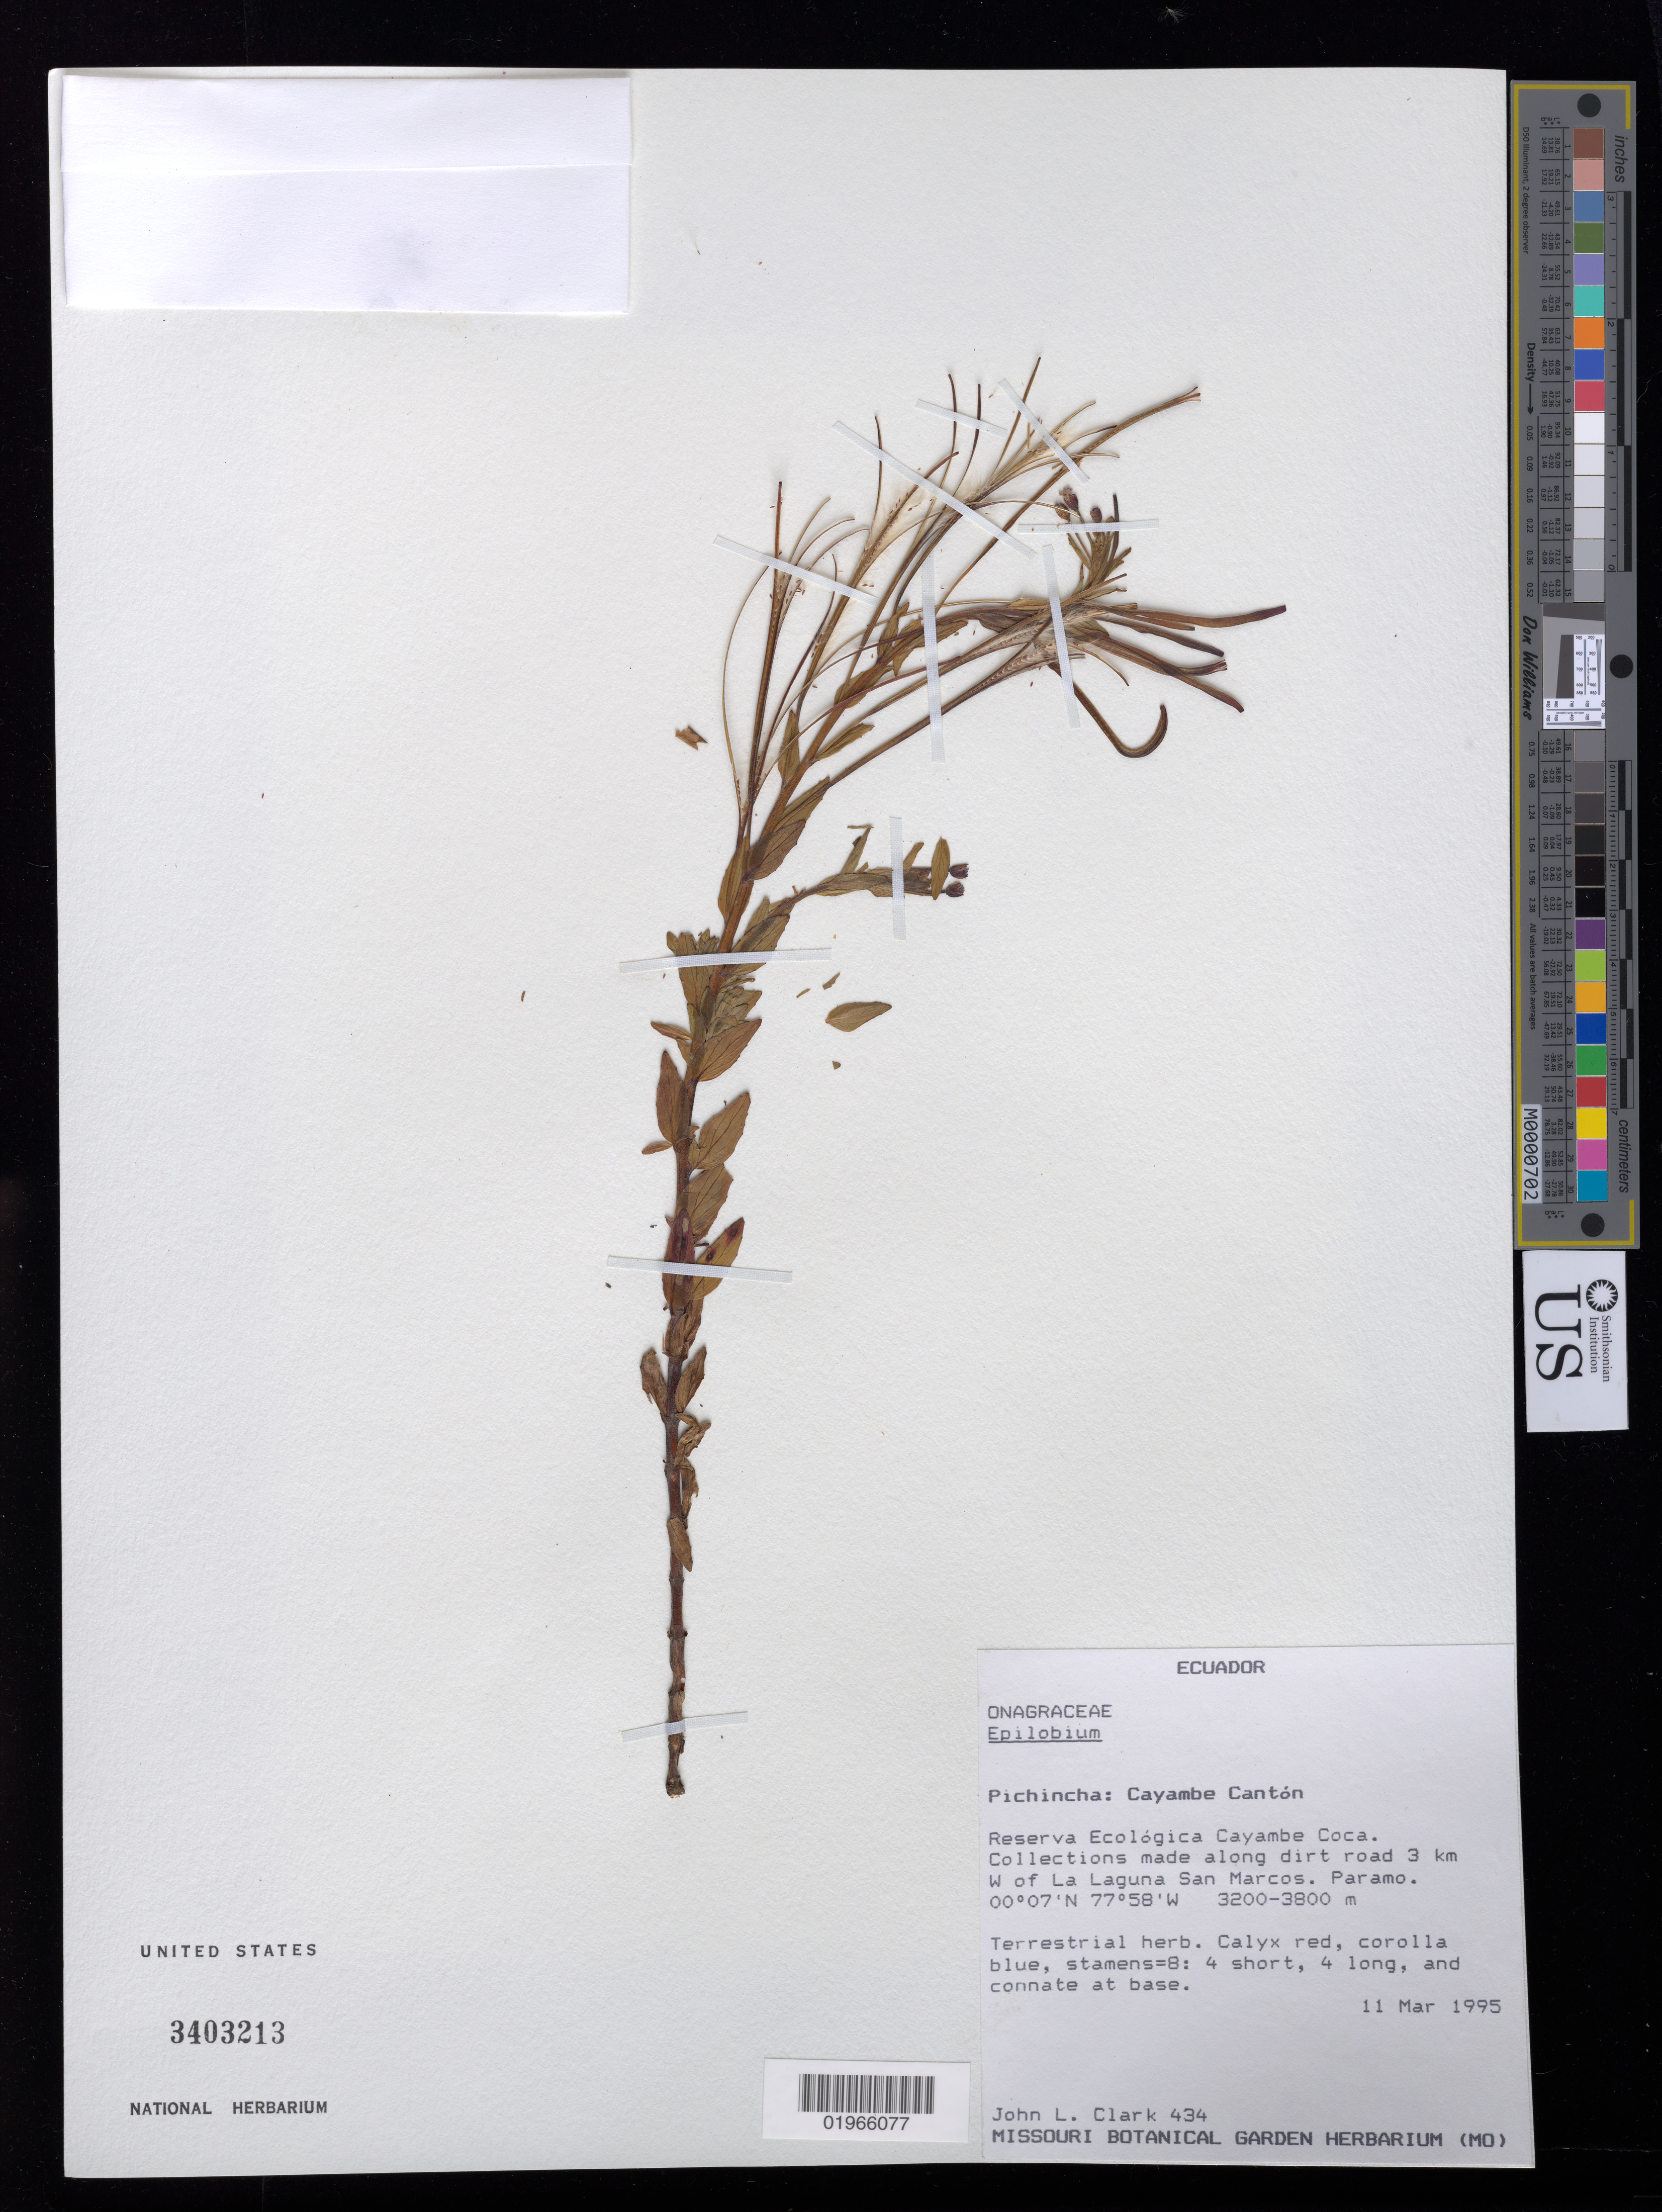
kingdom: Plantae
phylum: Tracheophyta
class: Magnoliopsida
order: Myrtales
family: Onagraceae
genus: Epilobium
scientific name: Epilobium sp.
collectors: J. L. Clark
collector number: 434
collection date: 1995-03-11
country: Ecuador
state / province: Pichincha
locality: Cayambe Cantón, Reserva Ecológica Cayambe Coca, along dirt road 3 km W of La Laguna San Marcos.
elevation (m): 3200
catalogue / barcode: US 3403213